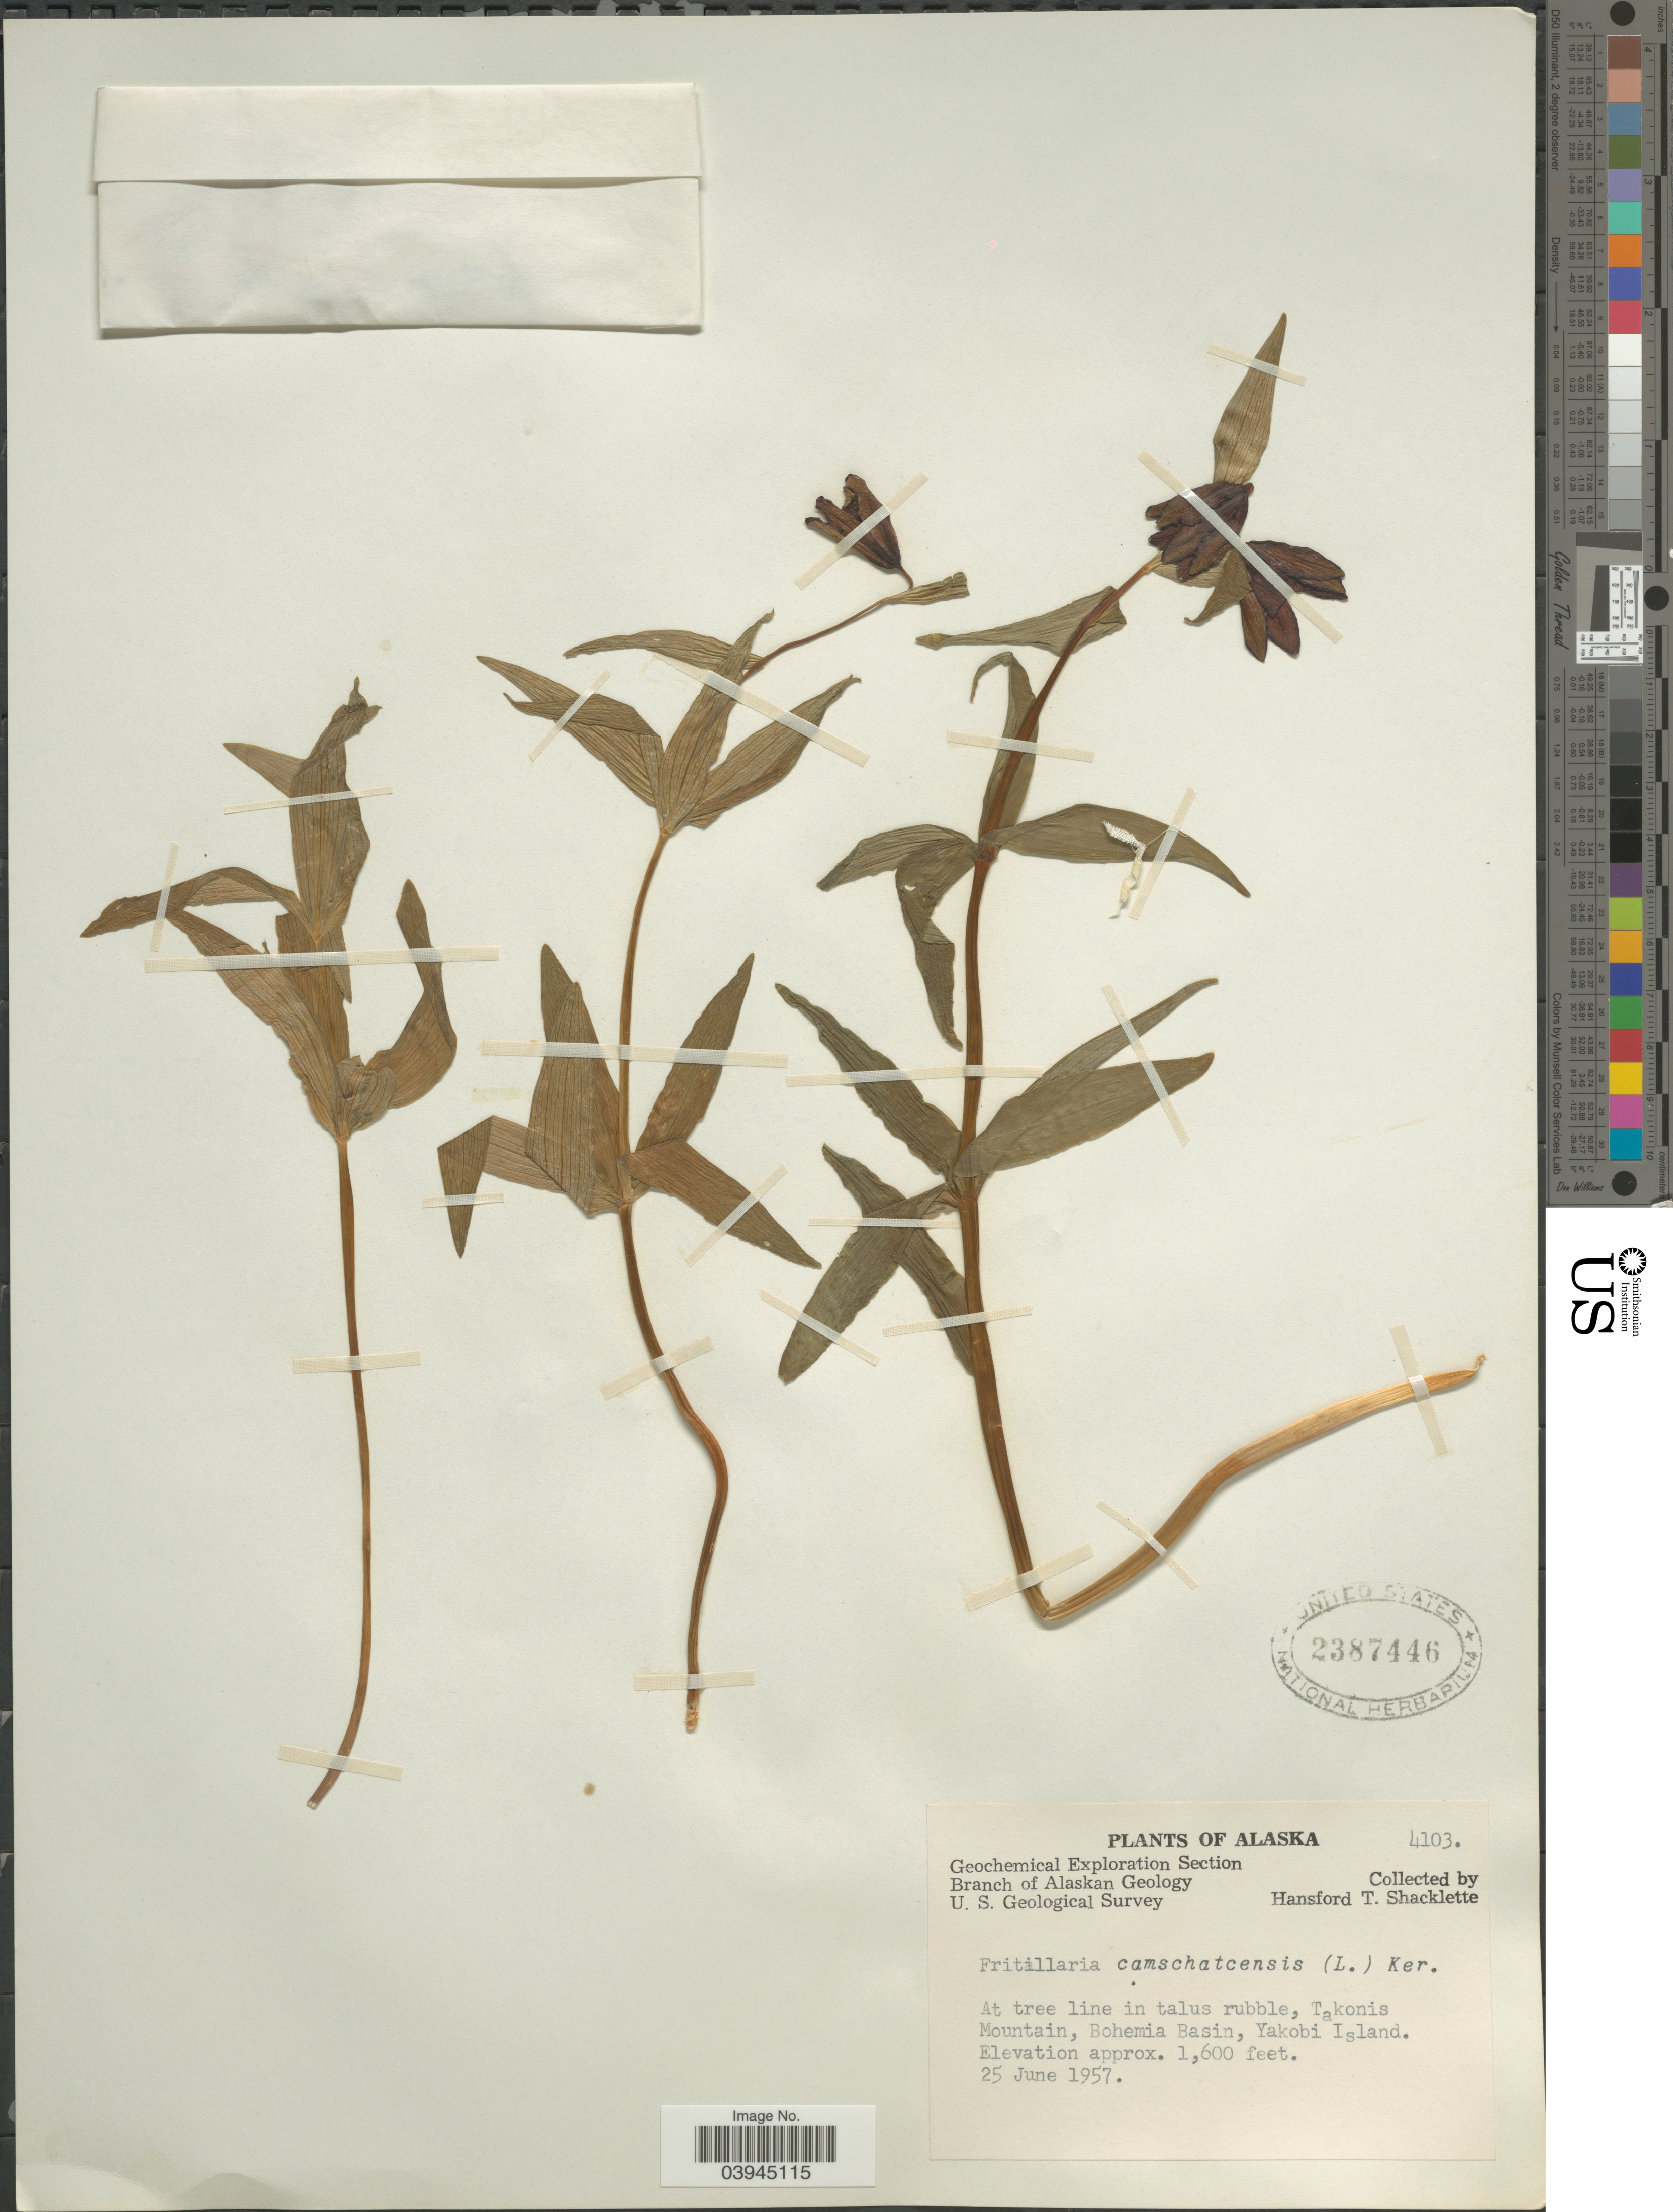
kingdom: Plantae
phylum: Tracheophyta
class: Liliopsida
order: Liliales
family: Liliaceae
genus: Fritillaria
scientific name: Fritillaria camschatcensis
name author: (L.) Ker Gawl.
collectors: H. Shacklette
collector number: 4103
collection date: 1957-06-25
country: United States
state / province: Alaska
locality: Takonis Mountain, Bohemia Basin, Takobi Island.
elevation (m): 488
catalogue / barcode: US 2387446